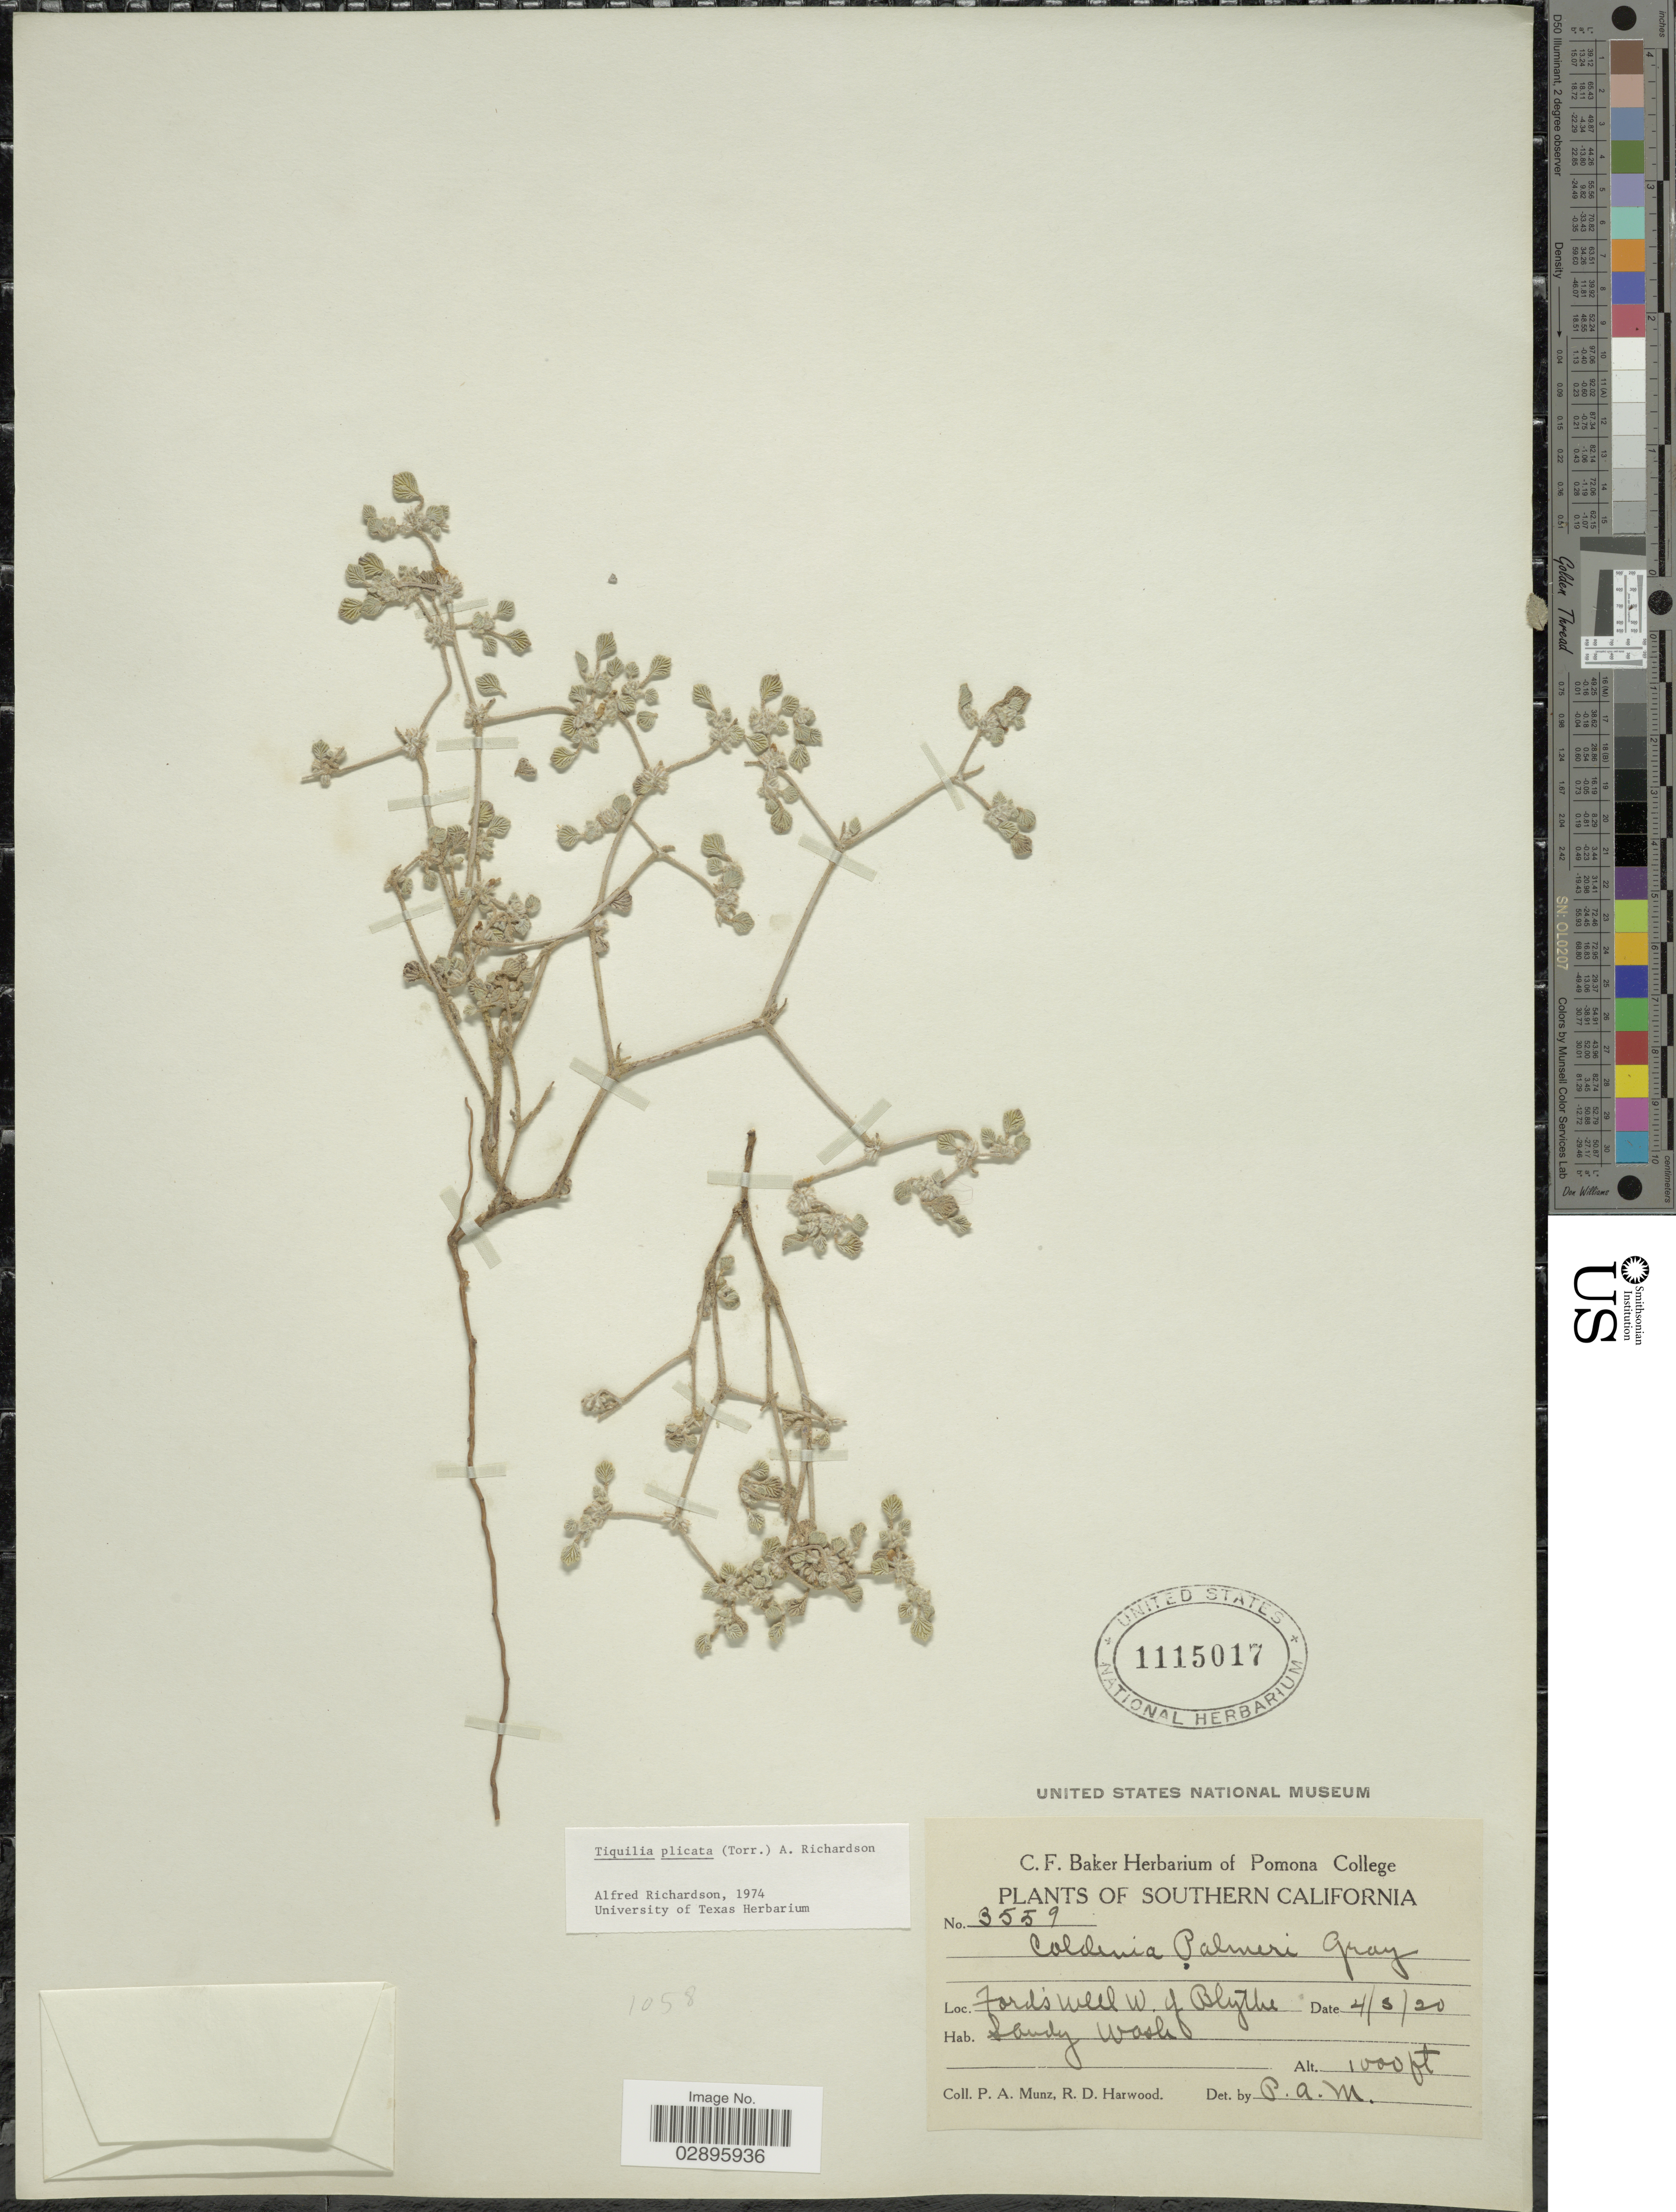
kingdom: Plantae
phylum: Tracheophyta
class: Magnoliopsida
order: Boraginales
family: Ehretiaceae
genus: Tiquilia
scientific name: Tiquilia plicata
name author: Torr.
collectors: P. A. Munz & R. Harwood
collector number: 3559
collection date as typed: Transcribed d/m/y: 5/4/20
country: United States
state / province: California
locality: Southern California. Fords Weel W. of Blythe.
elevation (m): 305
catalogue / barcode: US 1115017